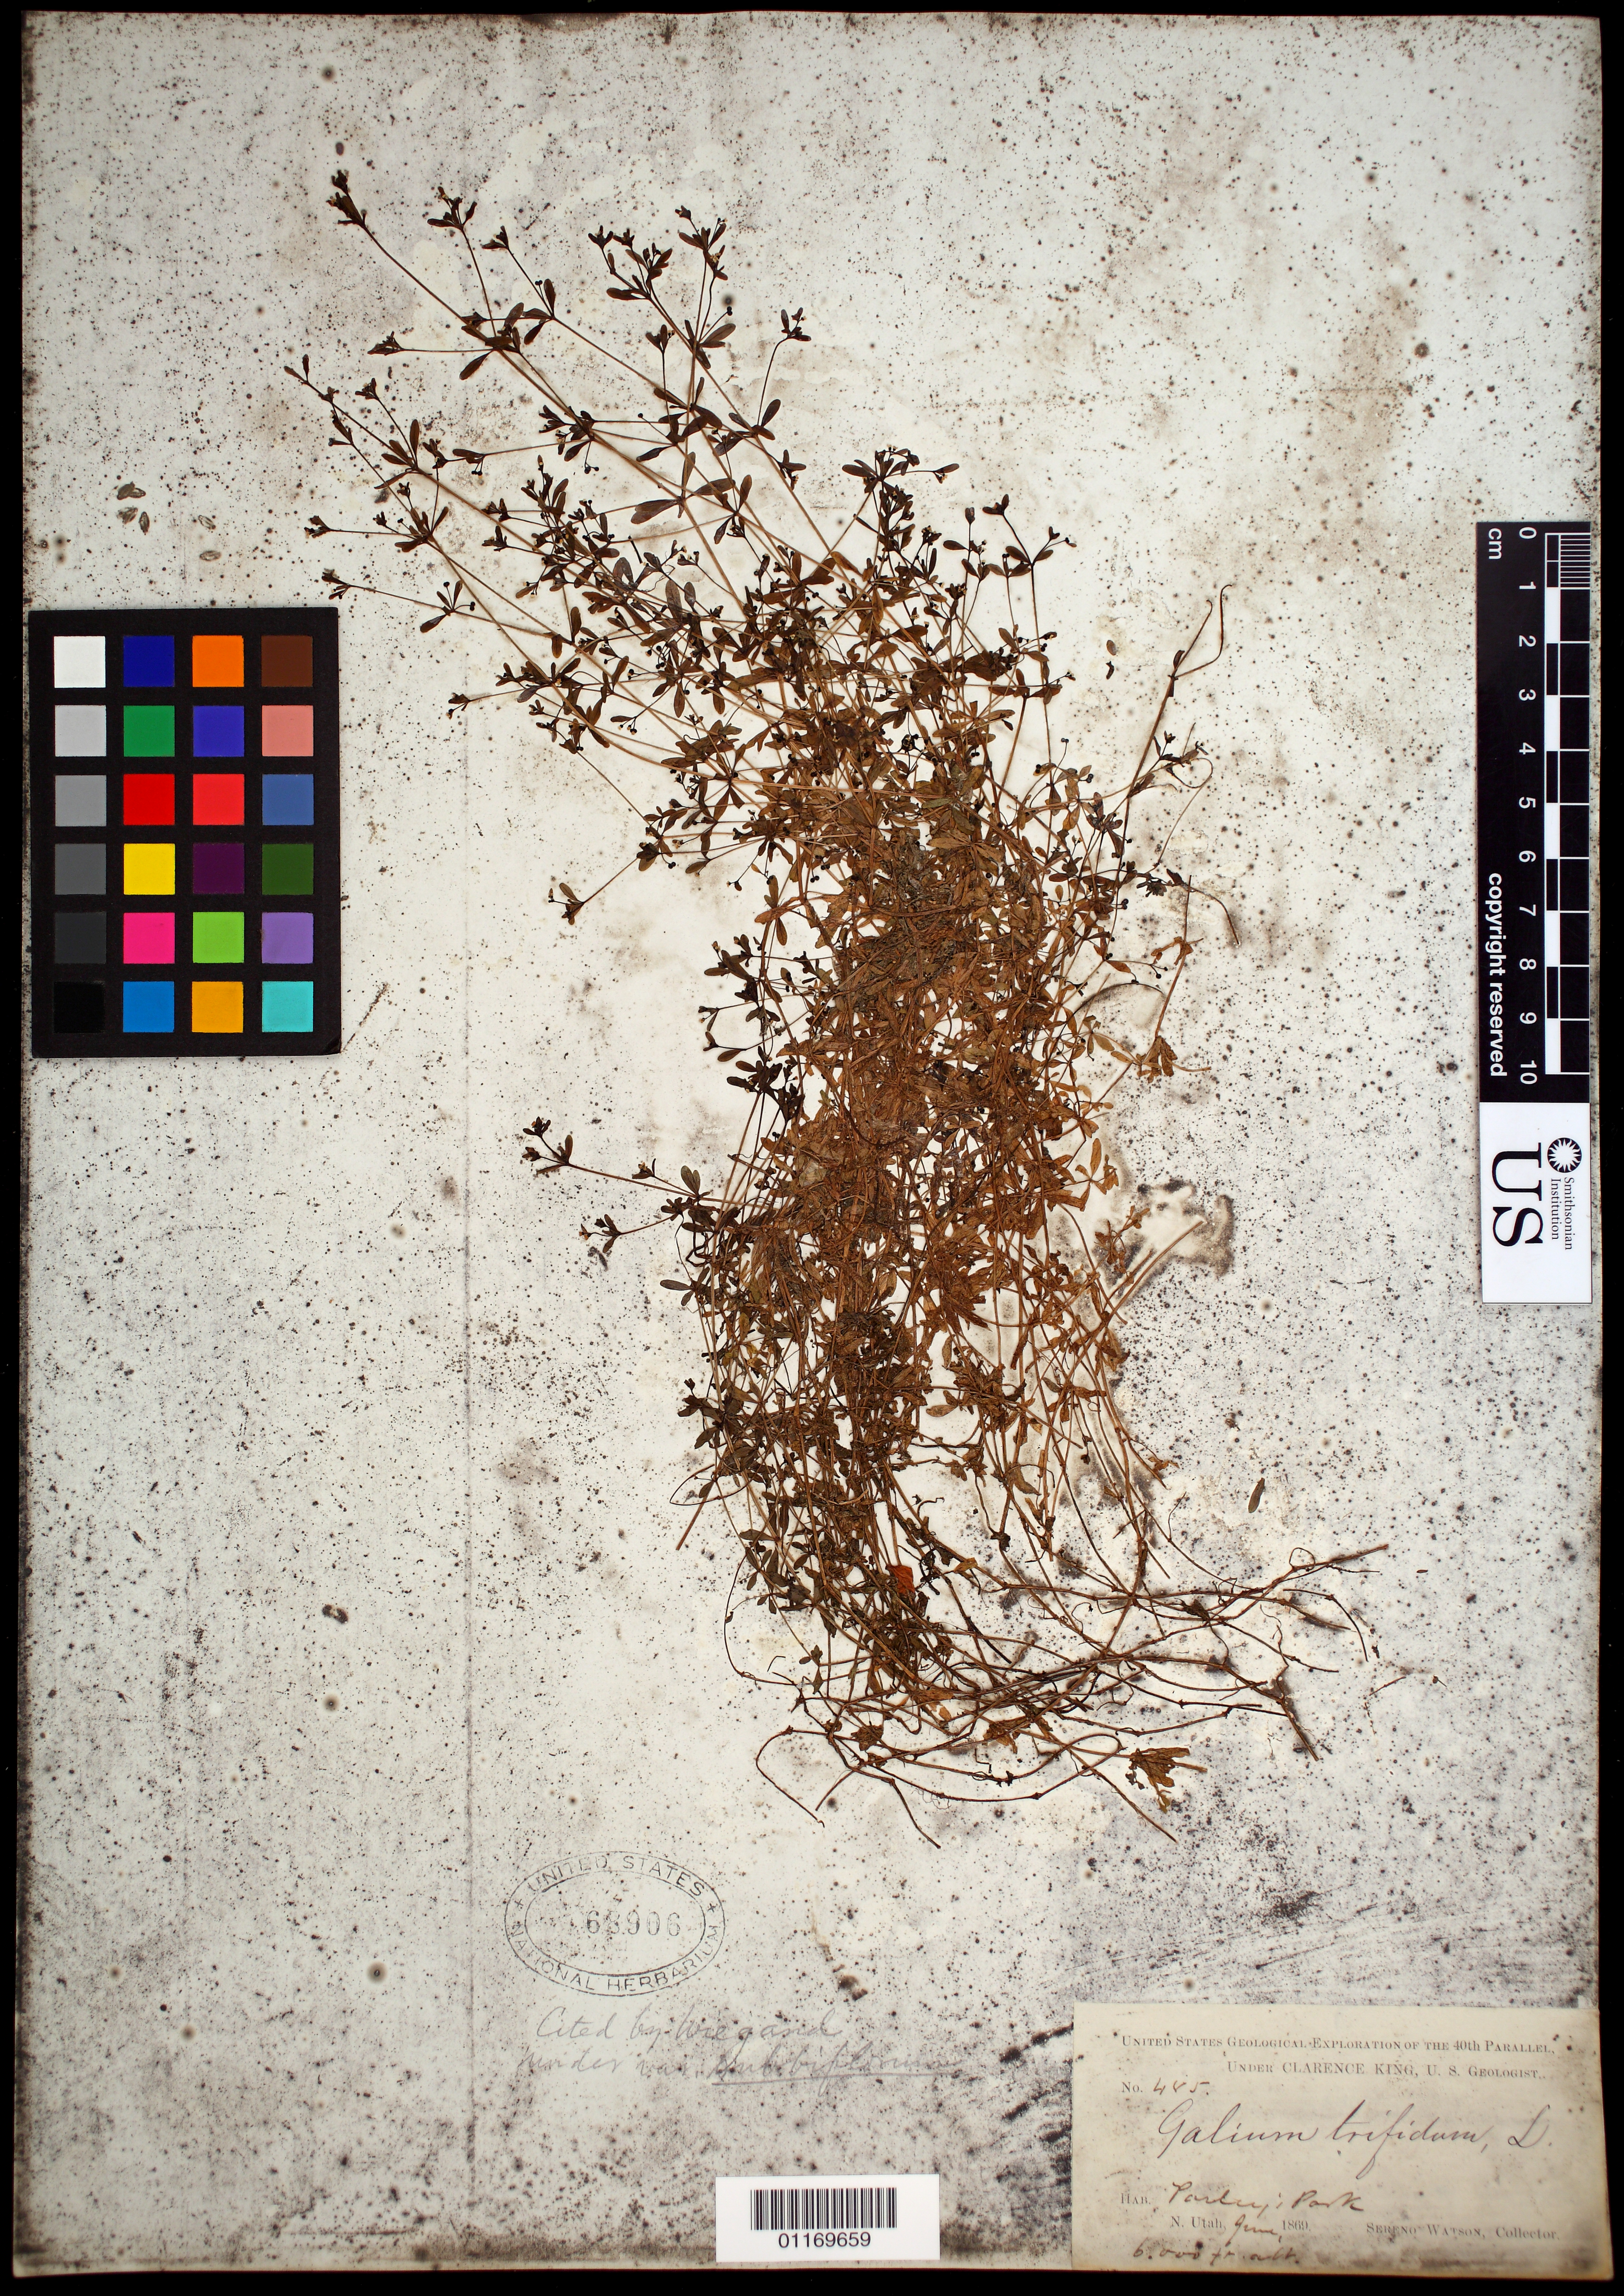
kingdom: Plantae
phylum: Tracheophyta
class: Magnoliopsida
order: Gentianales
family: Rubiaceae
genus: Galium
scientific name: Galium trifidum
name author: L.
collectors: S. Watson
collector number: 485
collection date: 1869-06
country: United States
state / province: Utah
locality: Parley's Park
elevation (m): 1829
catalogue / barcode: US 68906